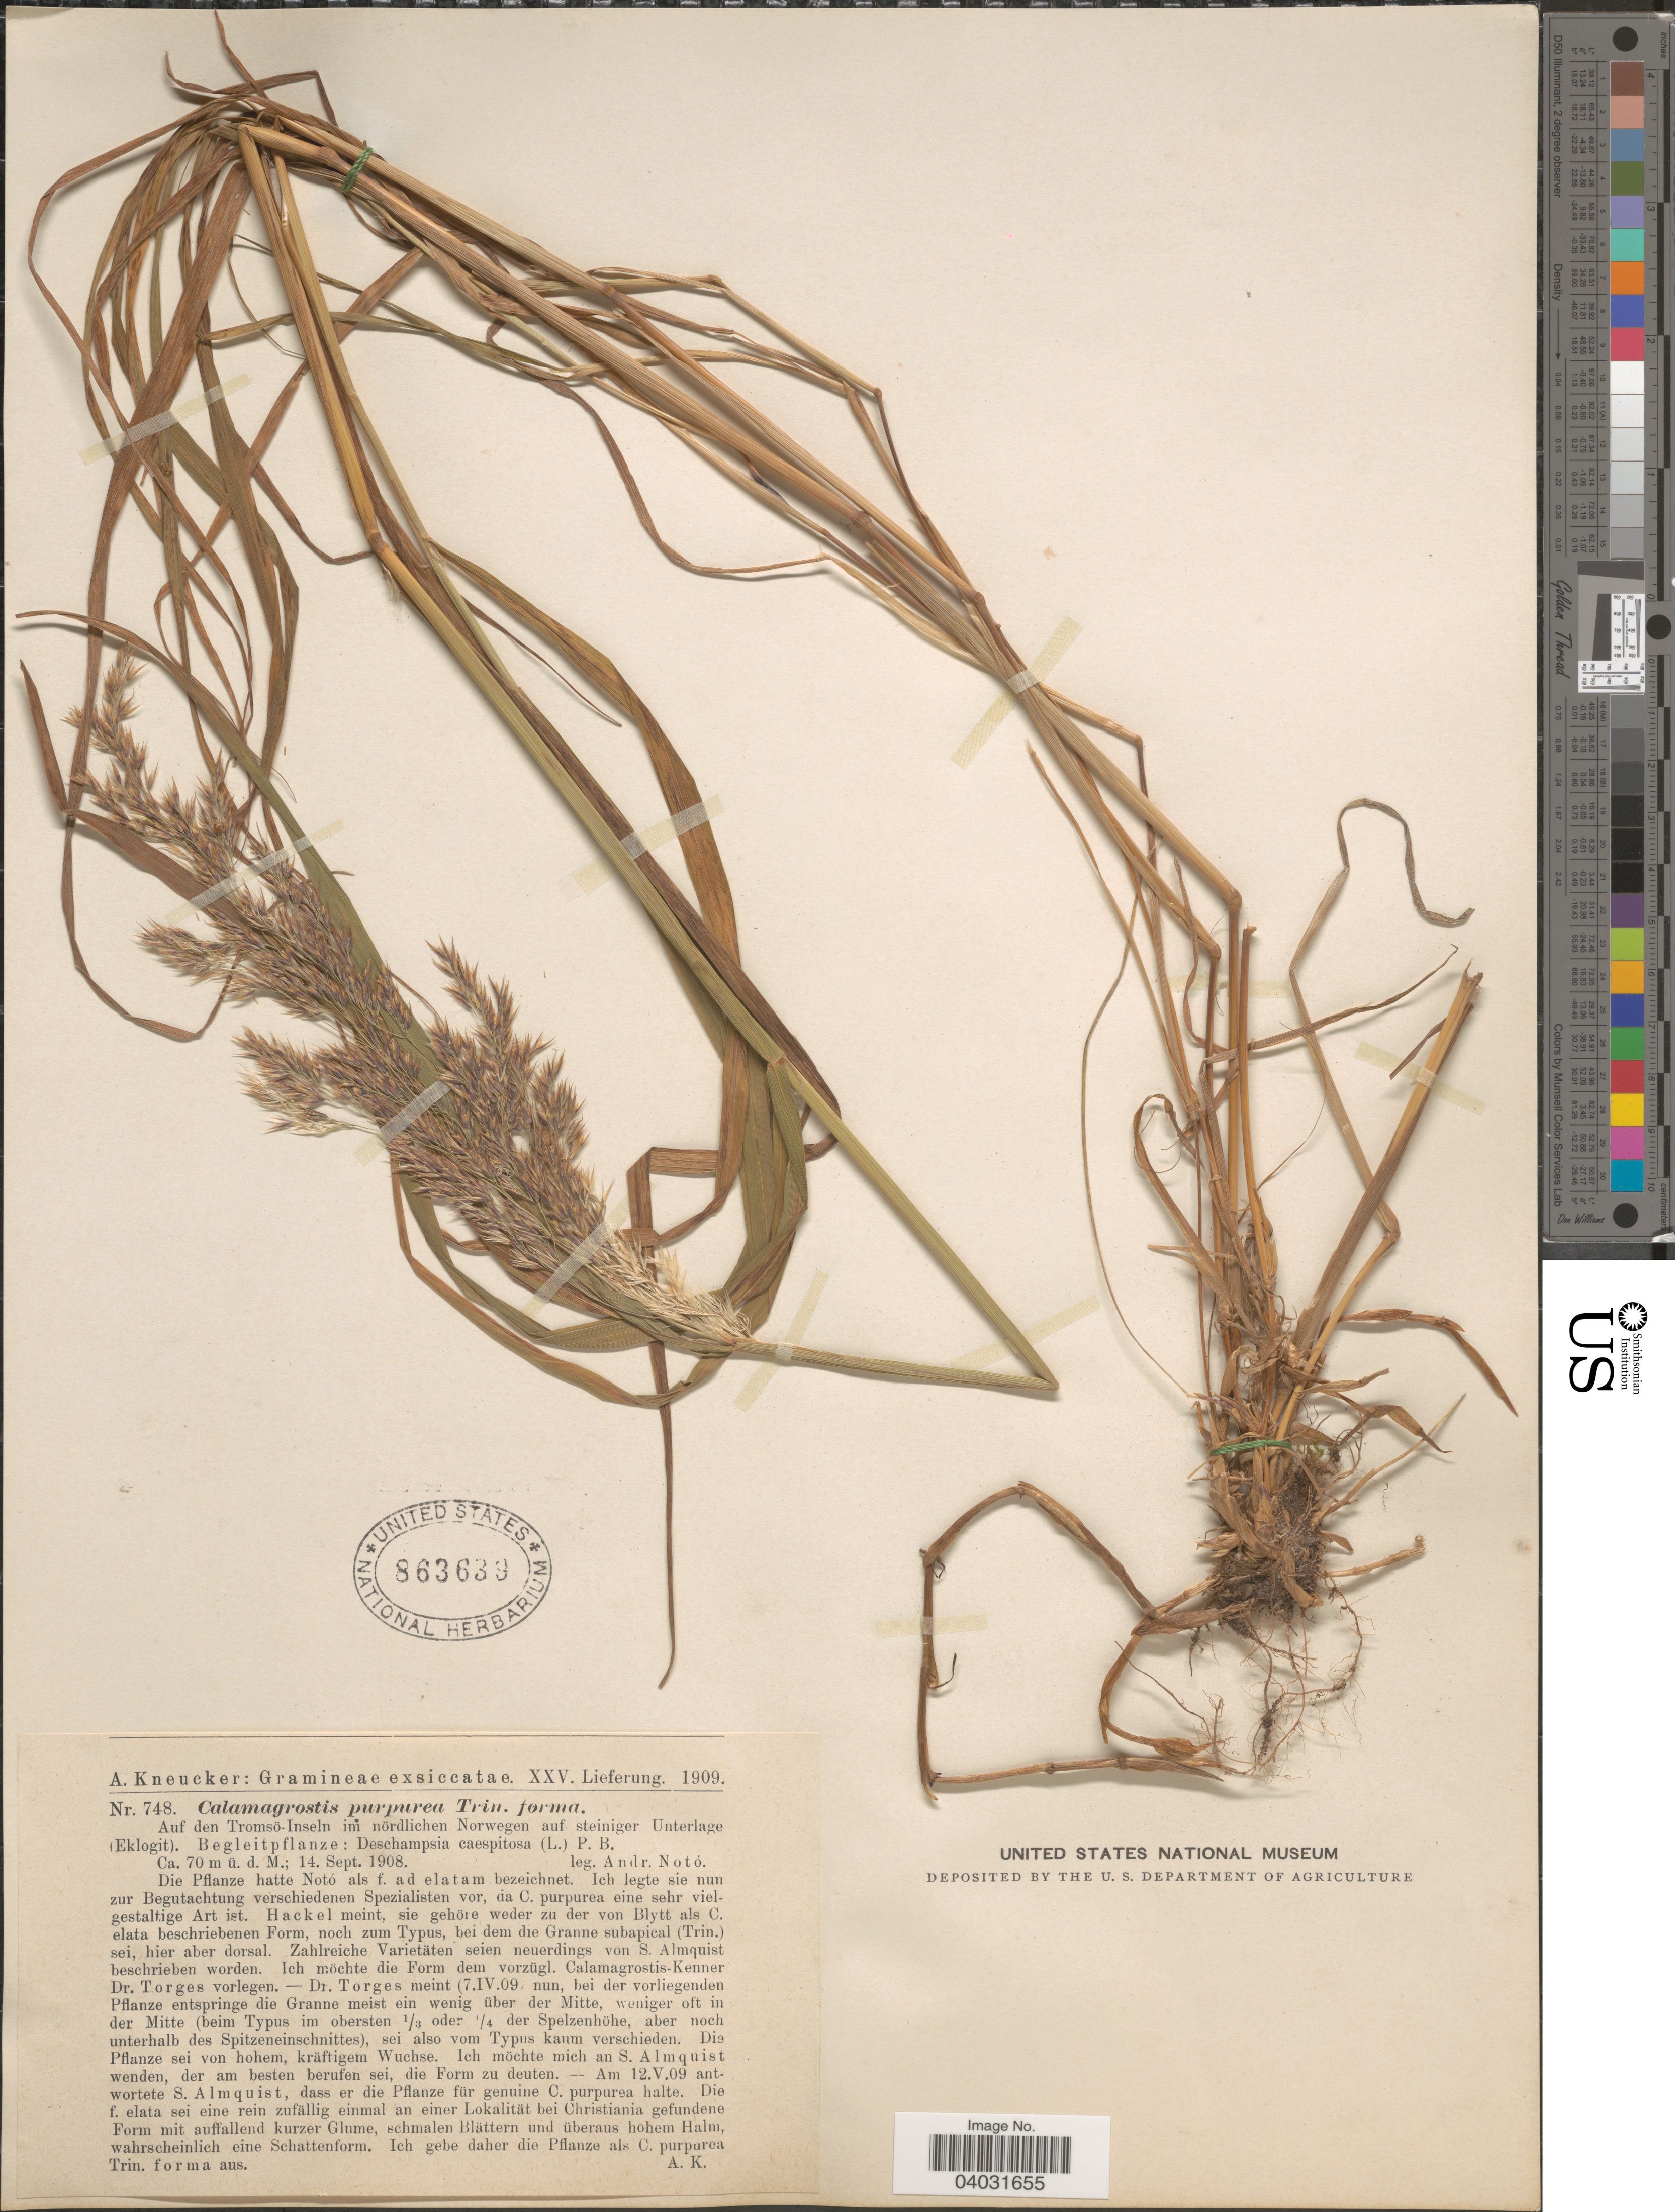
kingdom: Plantae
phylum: Tracheophyta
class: Liliopsida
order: Poales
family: Poaceae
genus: Calamagrostis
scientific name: Calamagrostis purpurea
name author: (Trin.) Trin.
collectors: A. Noto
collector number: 748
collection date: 1908-09-14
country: Norway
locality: Auf den Tromsö-Inseln im nördlichen Norwegen auf steiniger Unterlage (Eklogit).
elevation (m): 70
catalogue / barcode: US 863639